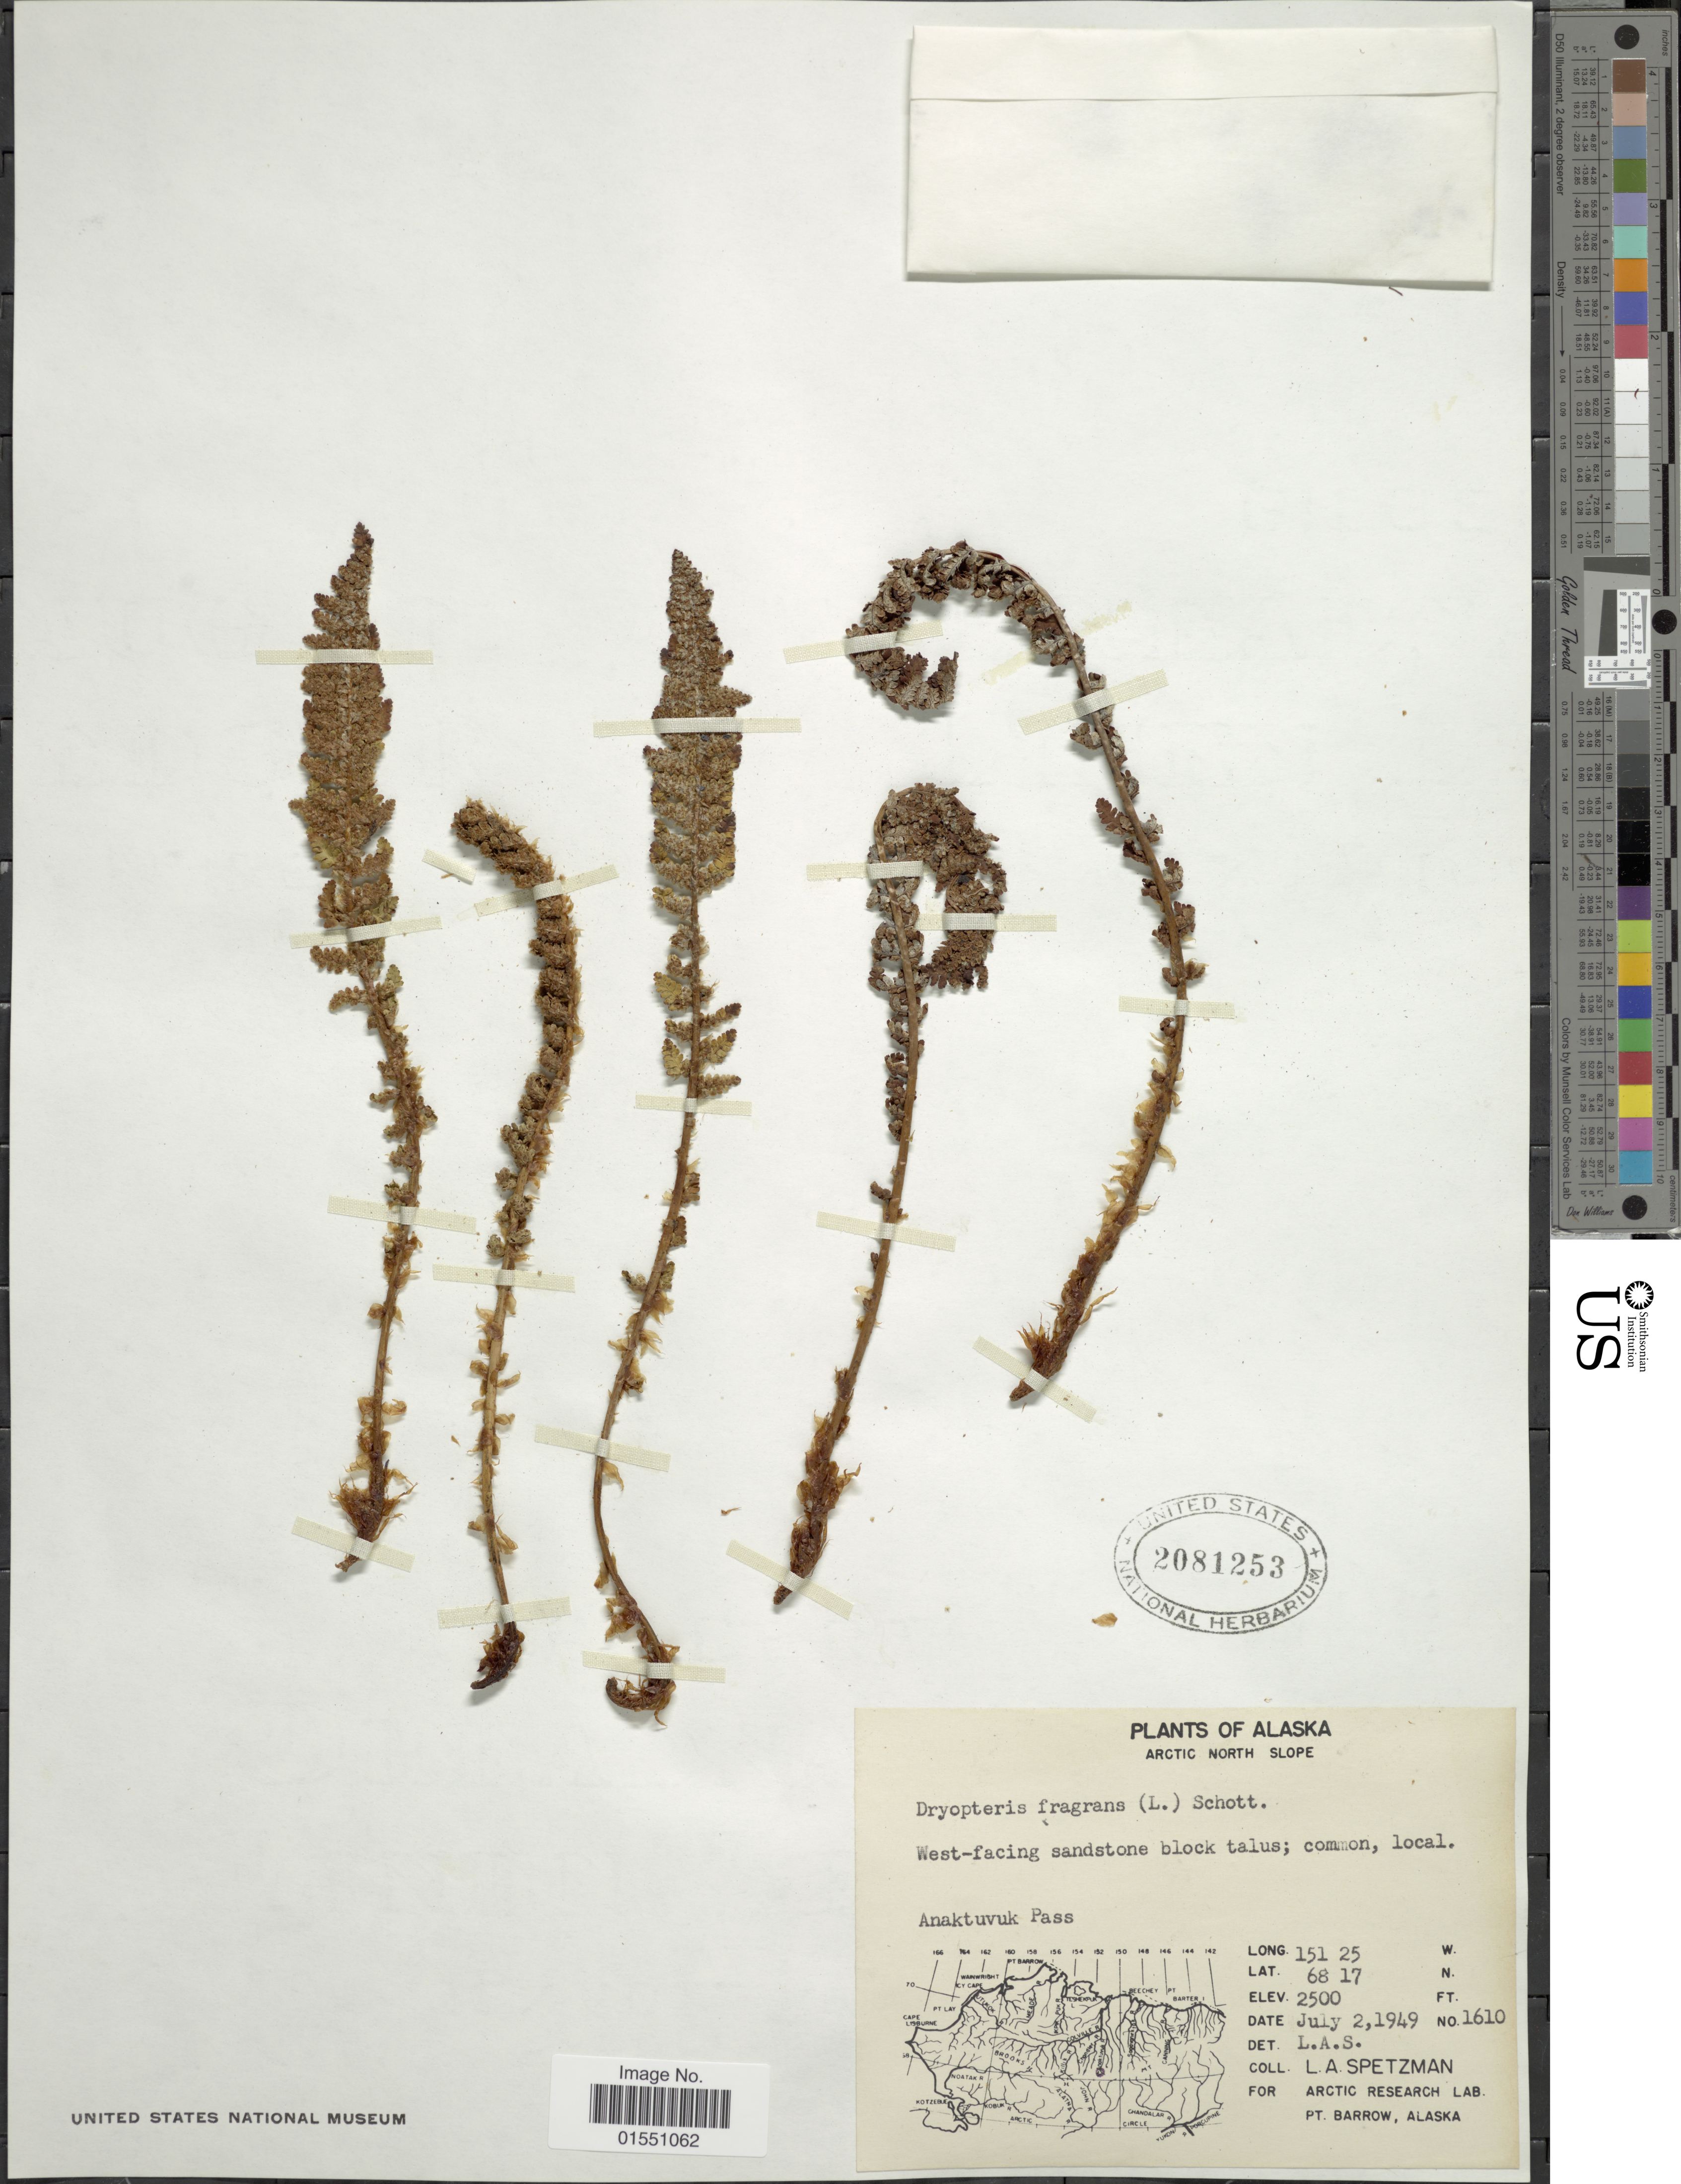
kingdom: Plantae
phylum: Tracheophyta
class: Polypodiopsida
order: Polypodiales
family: Dryopteridaceae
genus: Dryopteris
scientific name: Dryopteris fragrans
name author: (L.) Schott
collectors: L. Spetzman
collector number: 1610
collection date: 1949-07-02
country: United States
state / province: Alaska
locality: Arctic North Slope. West-facing sandstone block talus. Anaktuvuk Pass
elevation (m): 762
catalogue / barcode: US 2081253